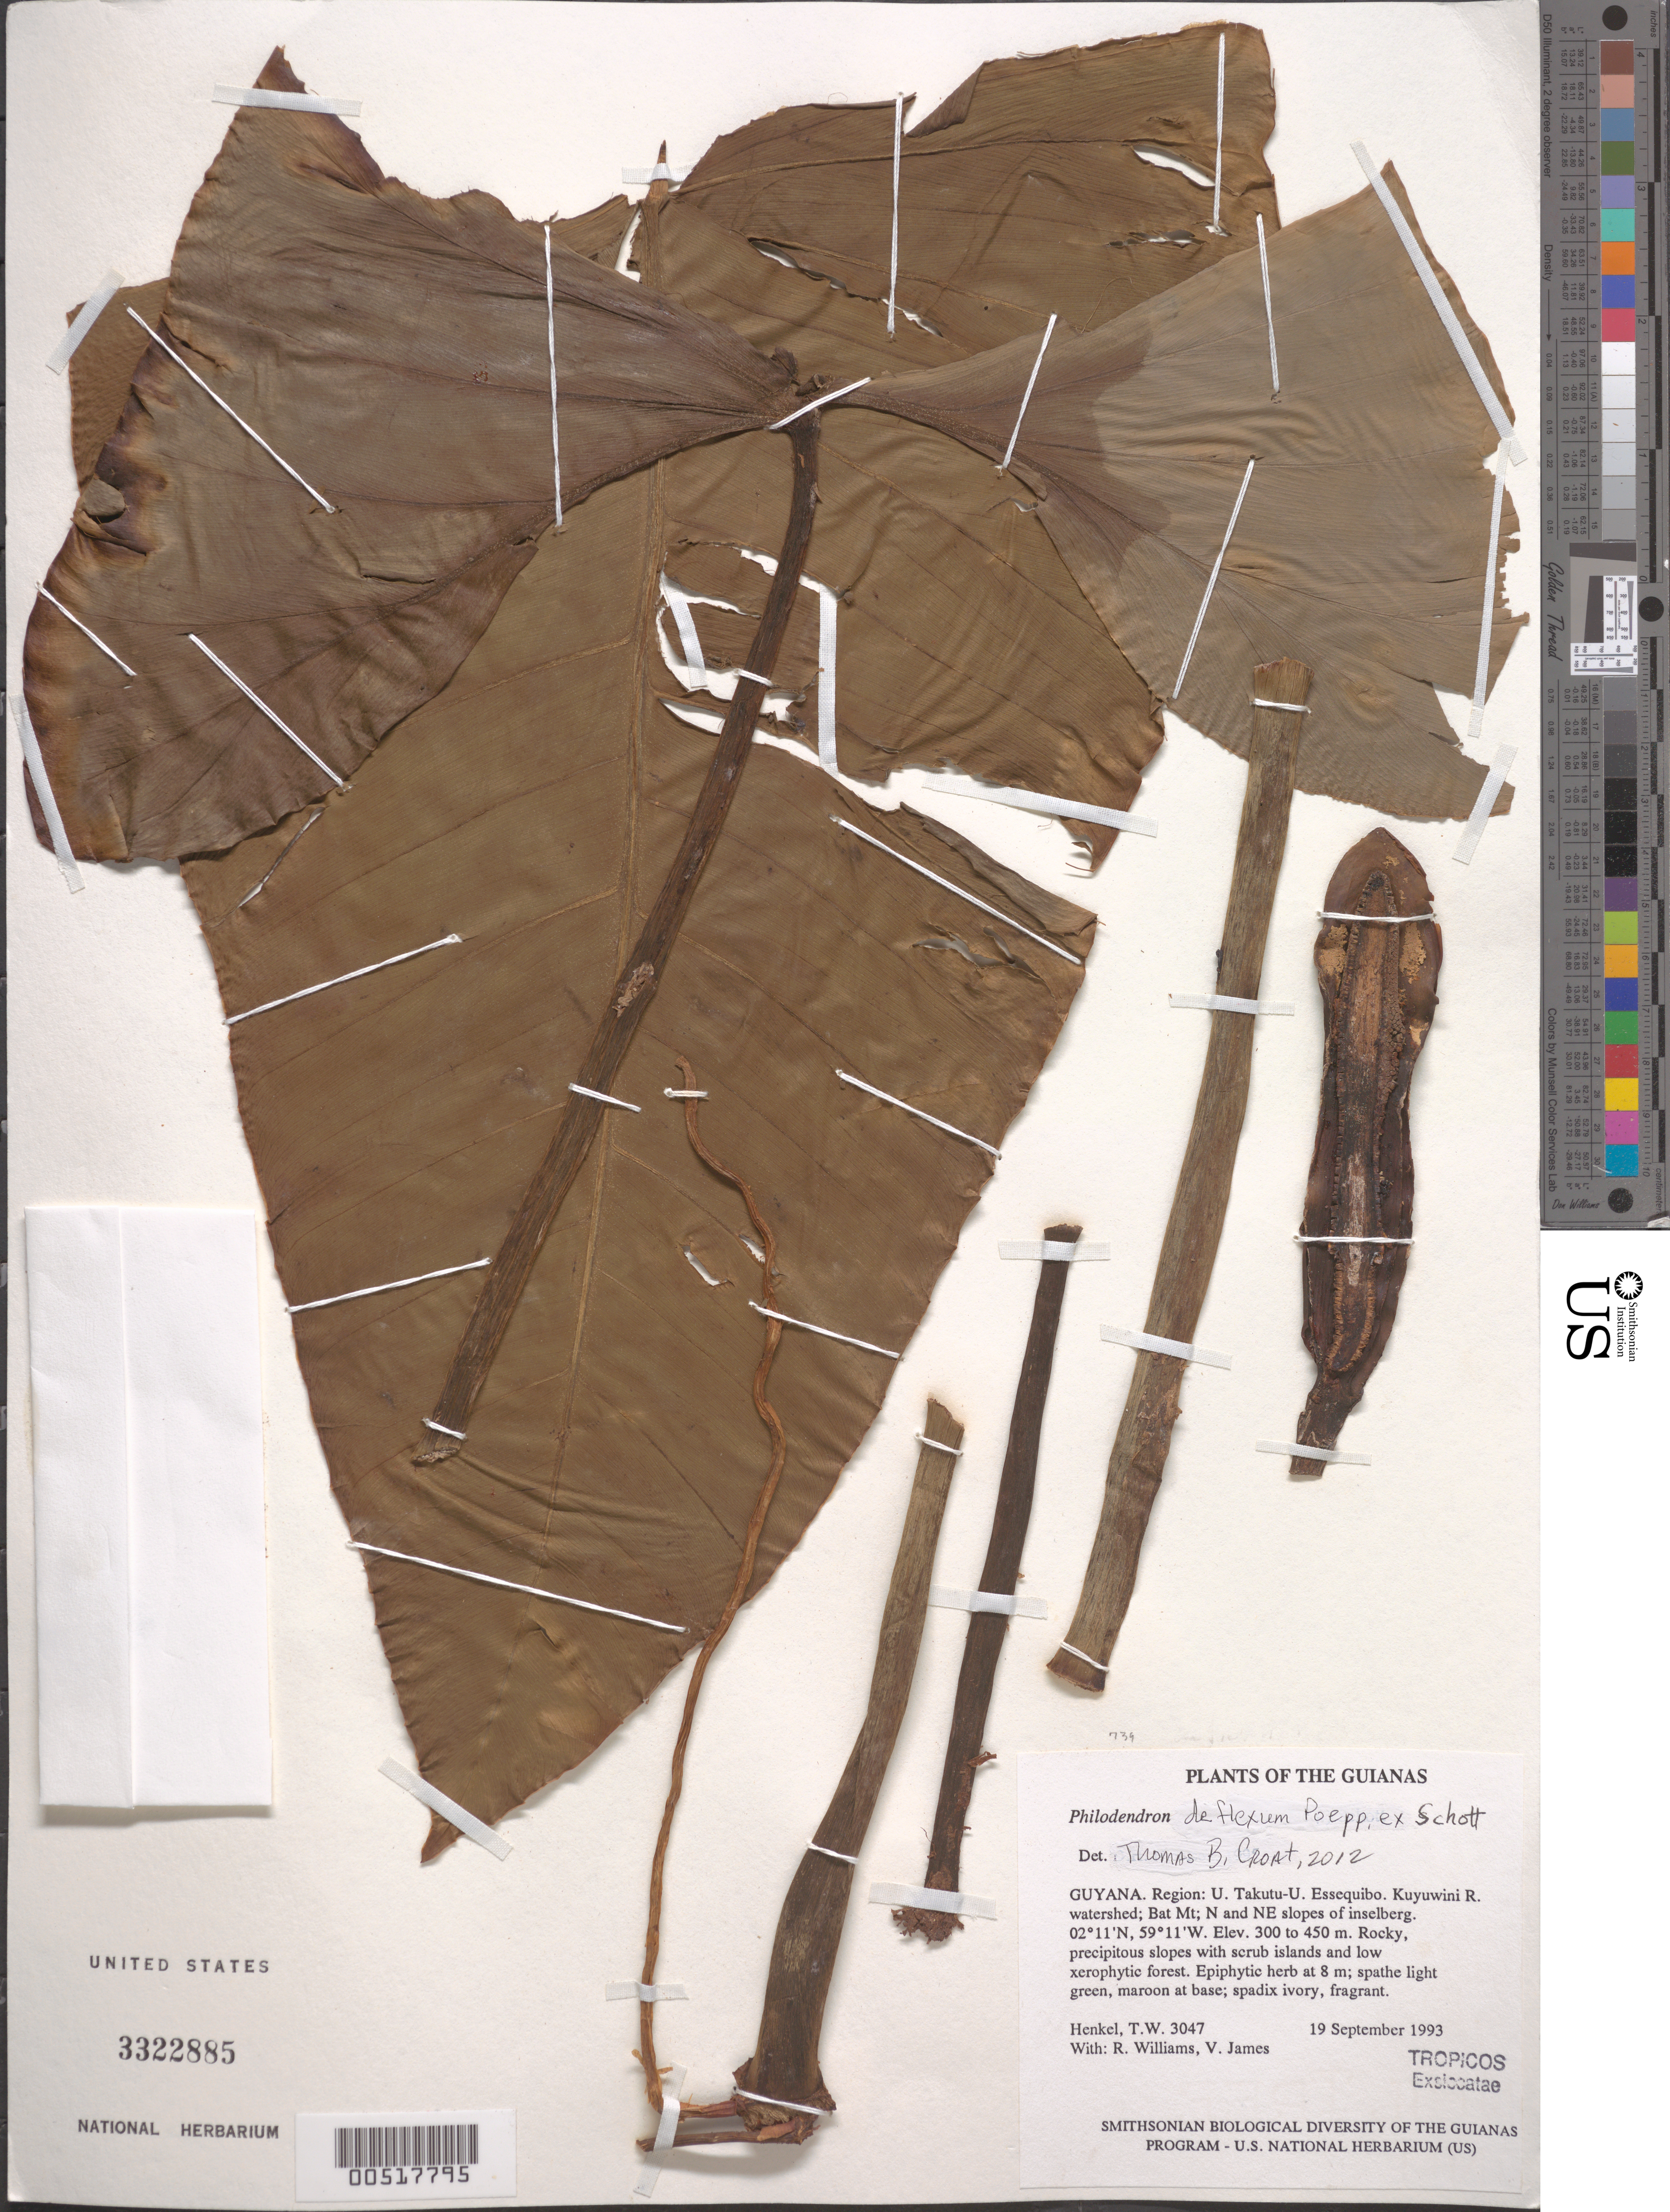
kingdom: Plantae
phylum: Tracheophyta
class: Liliopsida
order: Alismatales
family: Araceae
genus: Philodendron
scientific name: Philodendron deflexum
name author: Poepp. ex Schott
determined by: Croat, Thomas B., Missouri Botanical Garden (MO)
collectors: T. Henkel, R. Williams & V. James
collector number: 3047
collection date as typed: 19 September 1993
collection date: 1993-09-19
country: Guyana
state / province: U. Takutu-U. Essequibo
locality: Kuyuwini R. watershed; Bat Mt; N and NE slopes of inselberg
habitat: Rocky, precipitous slopes with scrub islands and low xerophytic forest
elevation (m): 300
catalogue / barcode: US 3322885